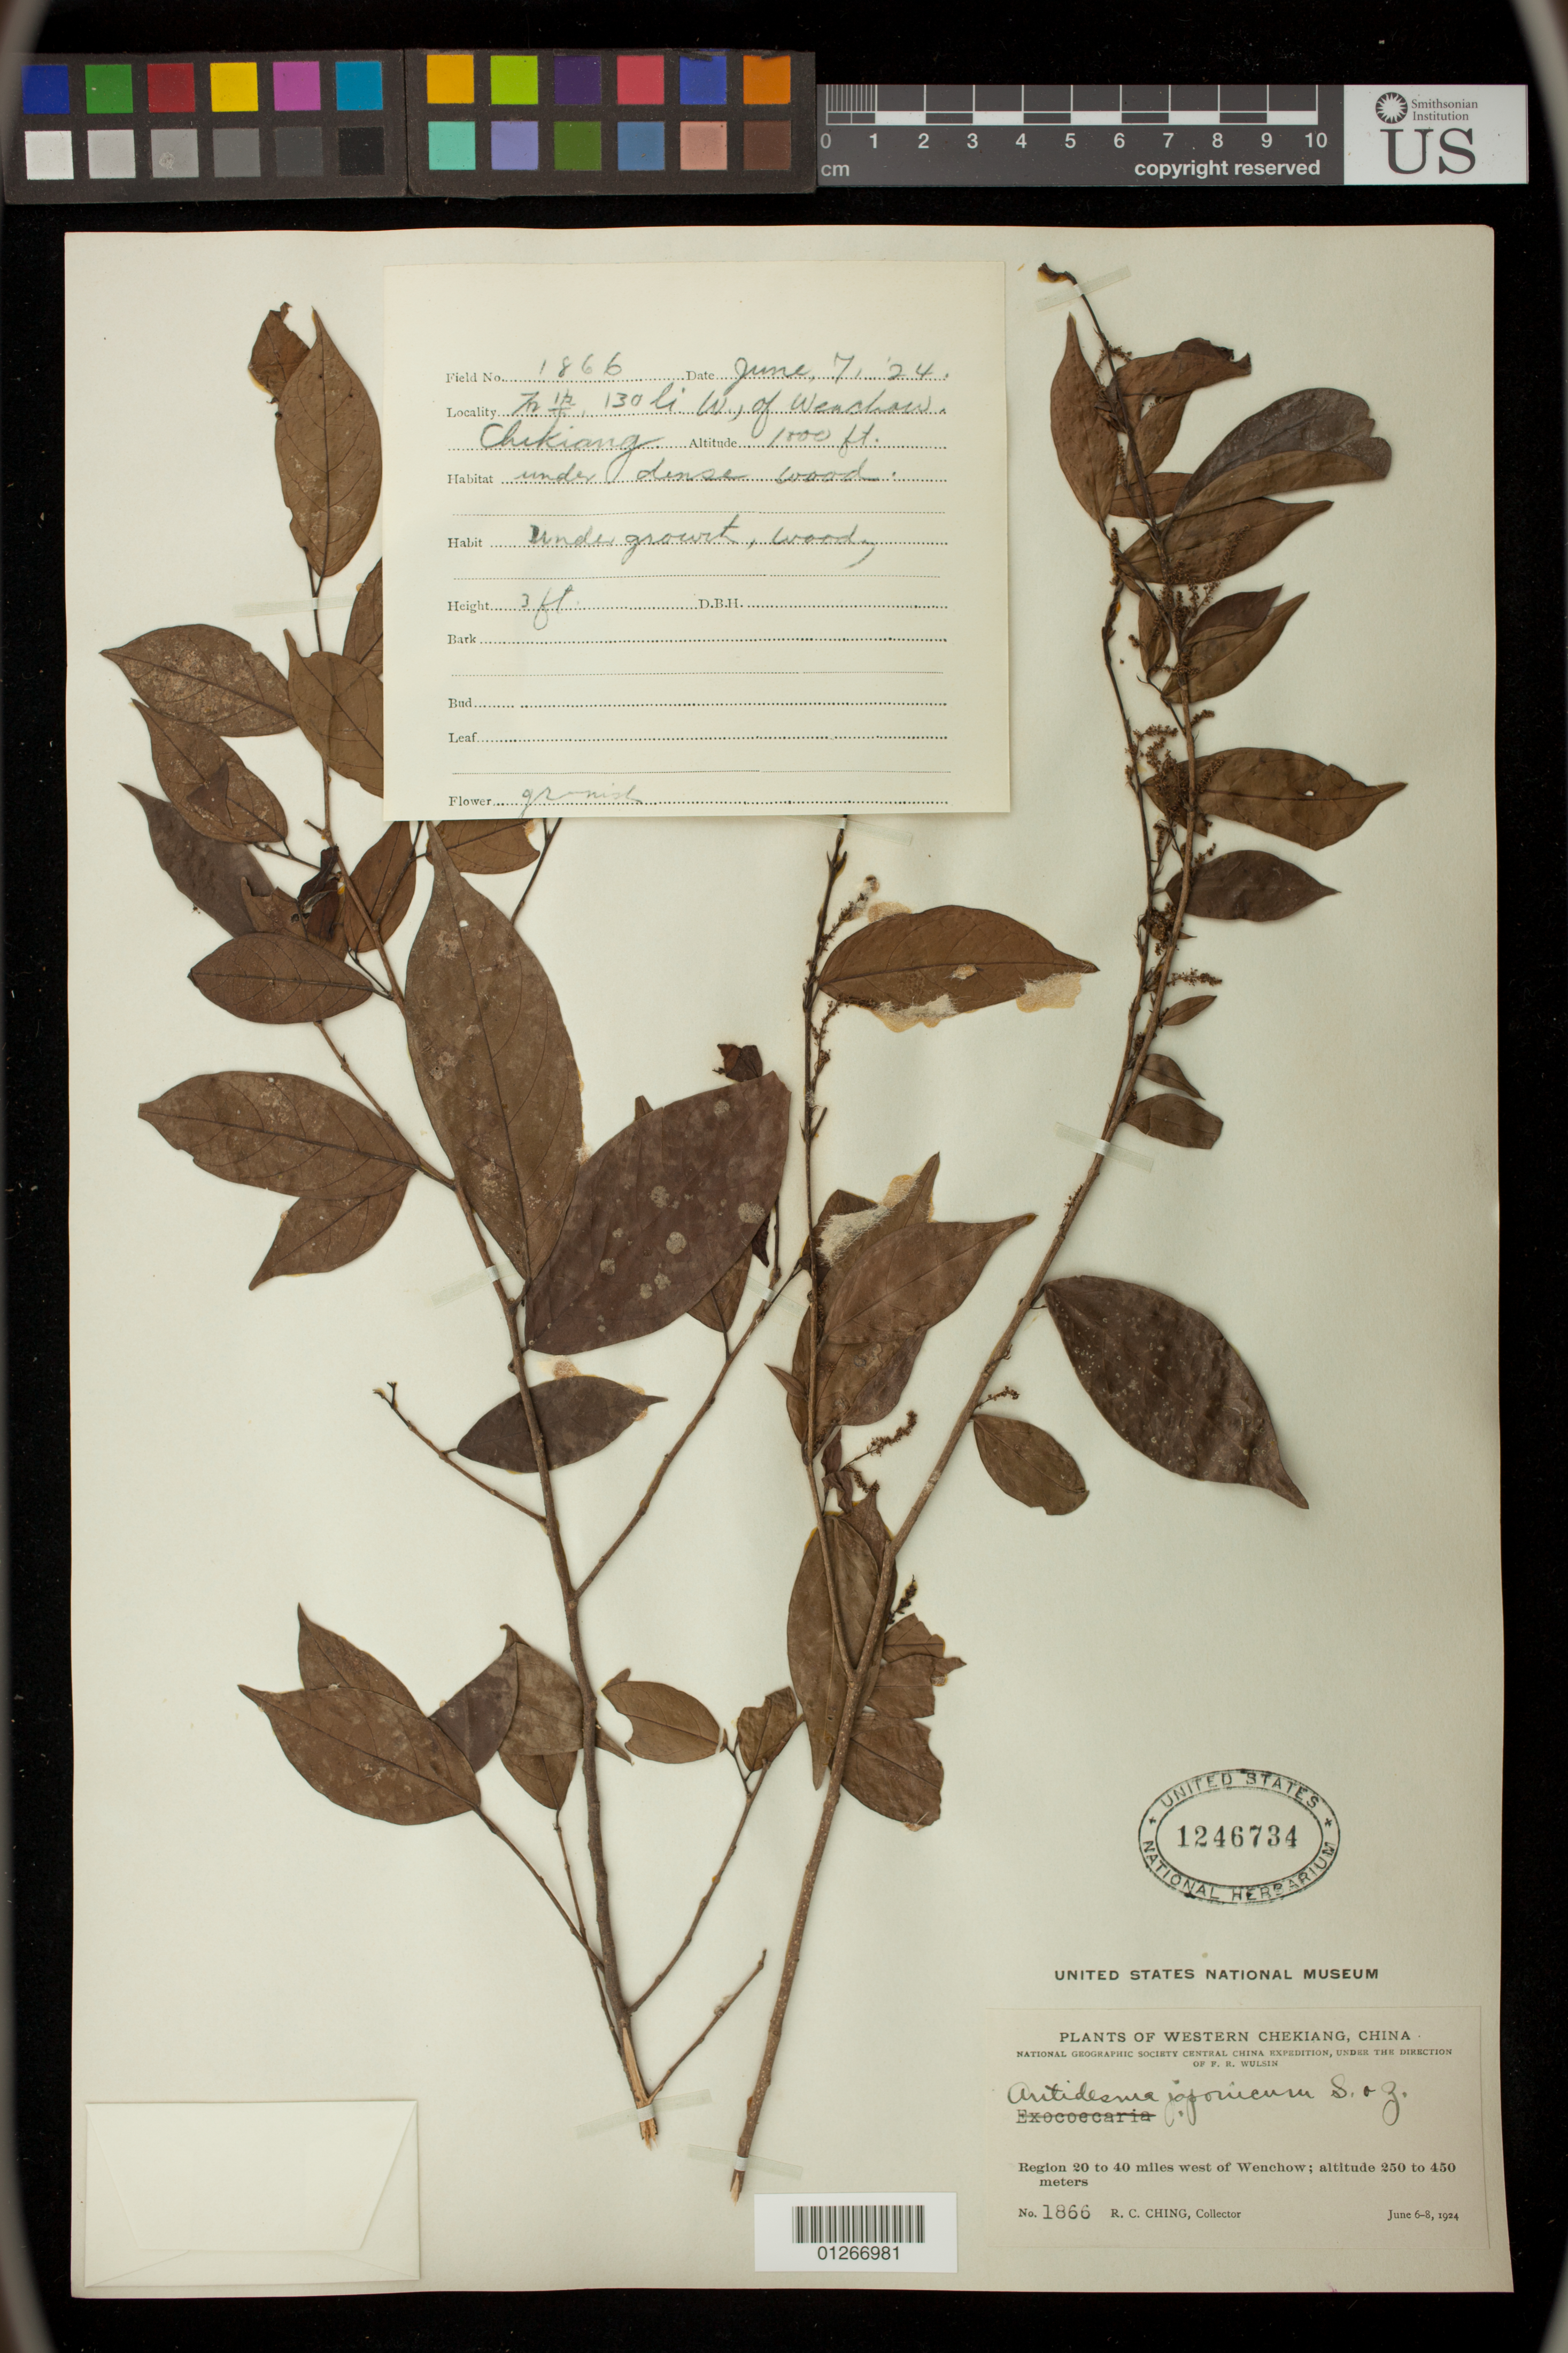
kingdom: Plantae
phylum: Tracheophyta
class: Magnoliopsida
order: Malpighiales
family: Phyllanthaceae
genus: Antidesma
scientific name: Antidesma japonicum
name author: Siebert & Zucc.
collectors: R. C. Ching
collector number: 1866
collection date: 1924-06-06/1924-06-08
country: China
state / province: Zhejiang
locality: Western Chekiang, Region 20 to 40 miles west of Wenchow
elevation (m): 250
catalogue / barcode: US 1246734